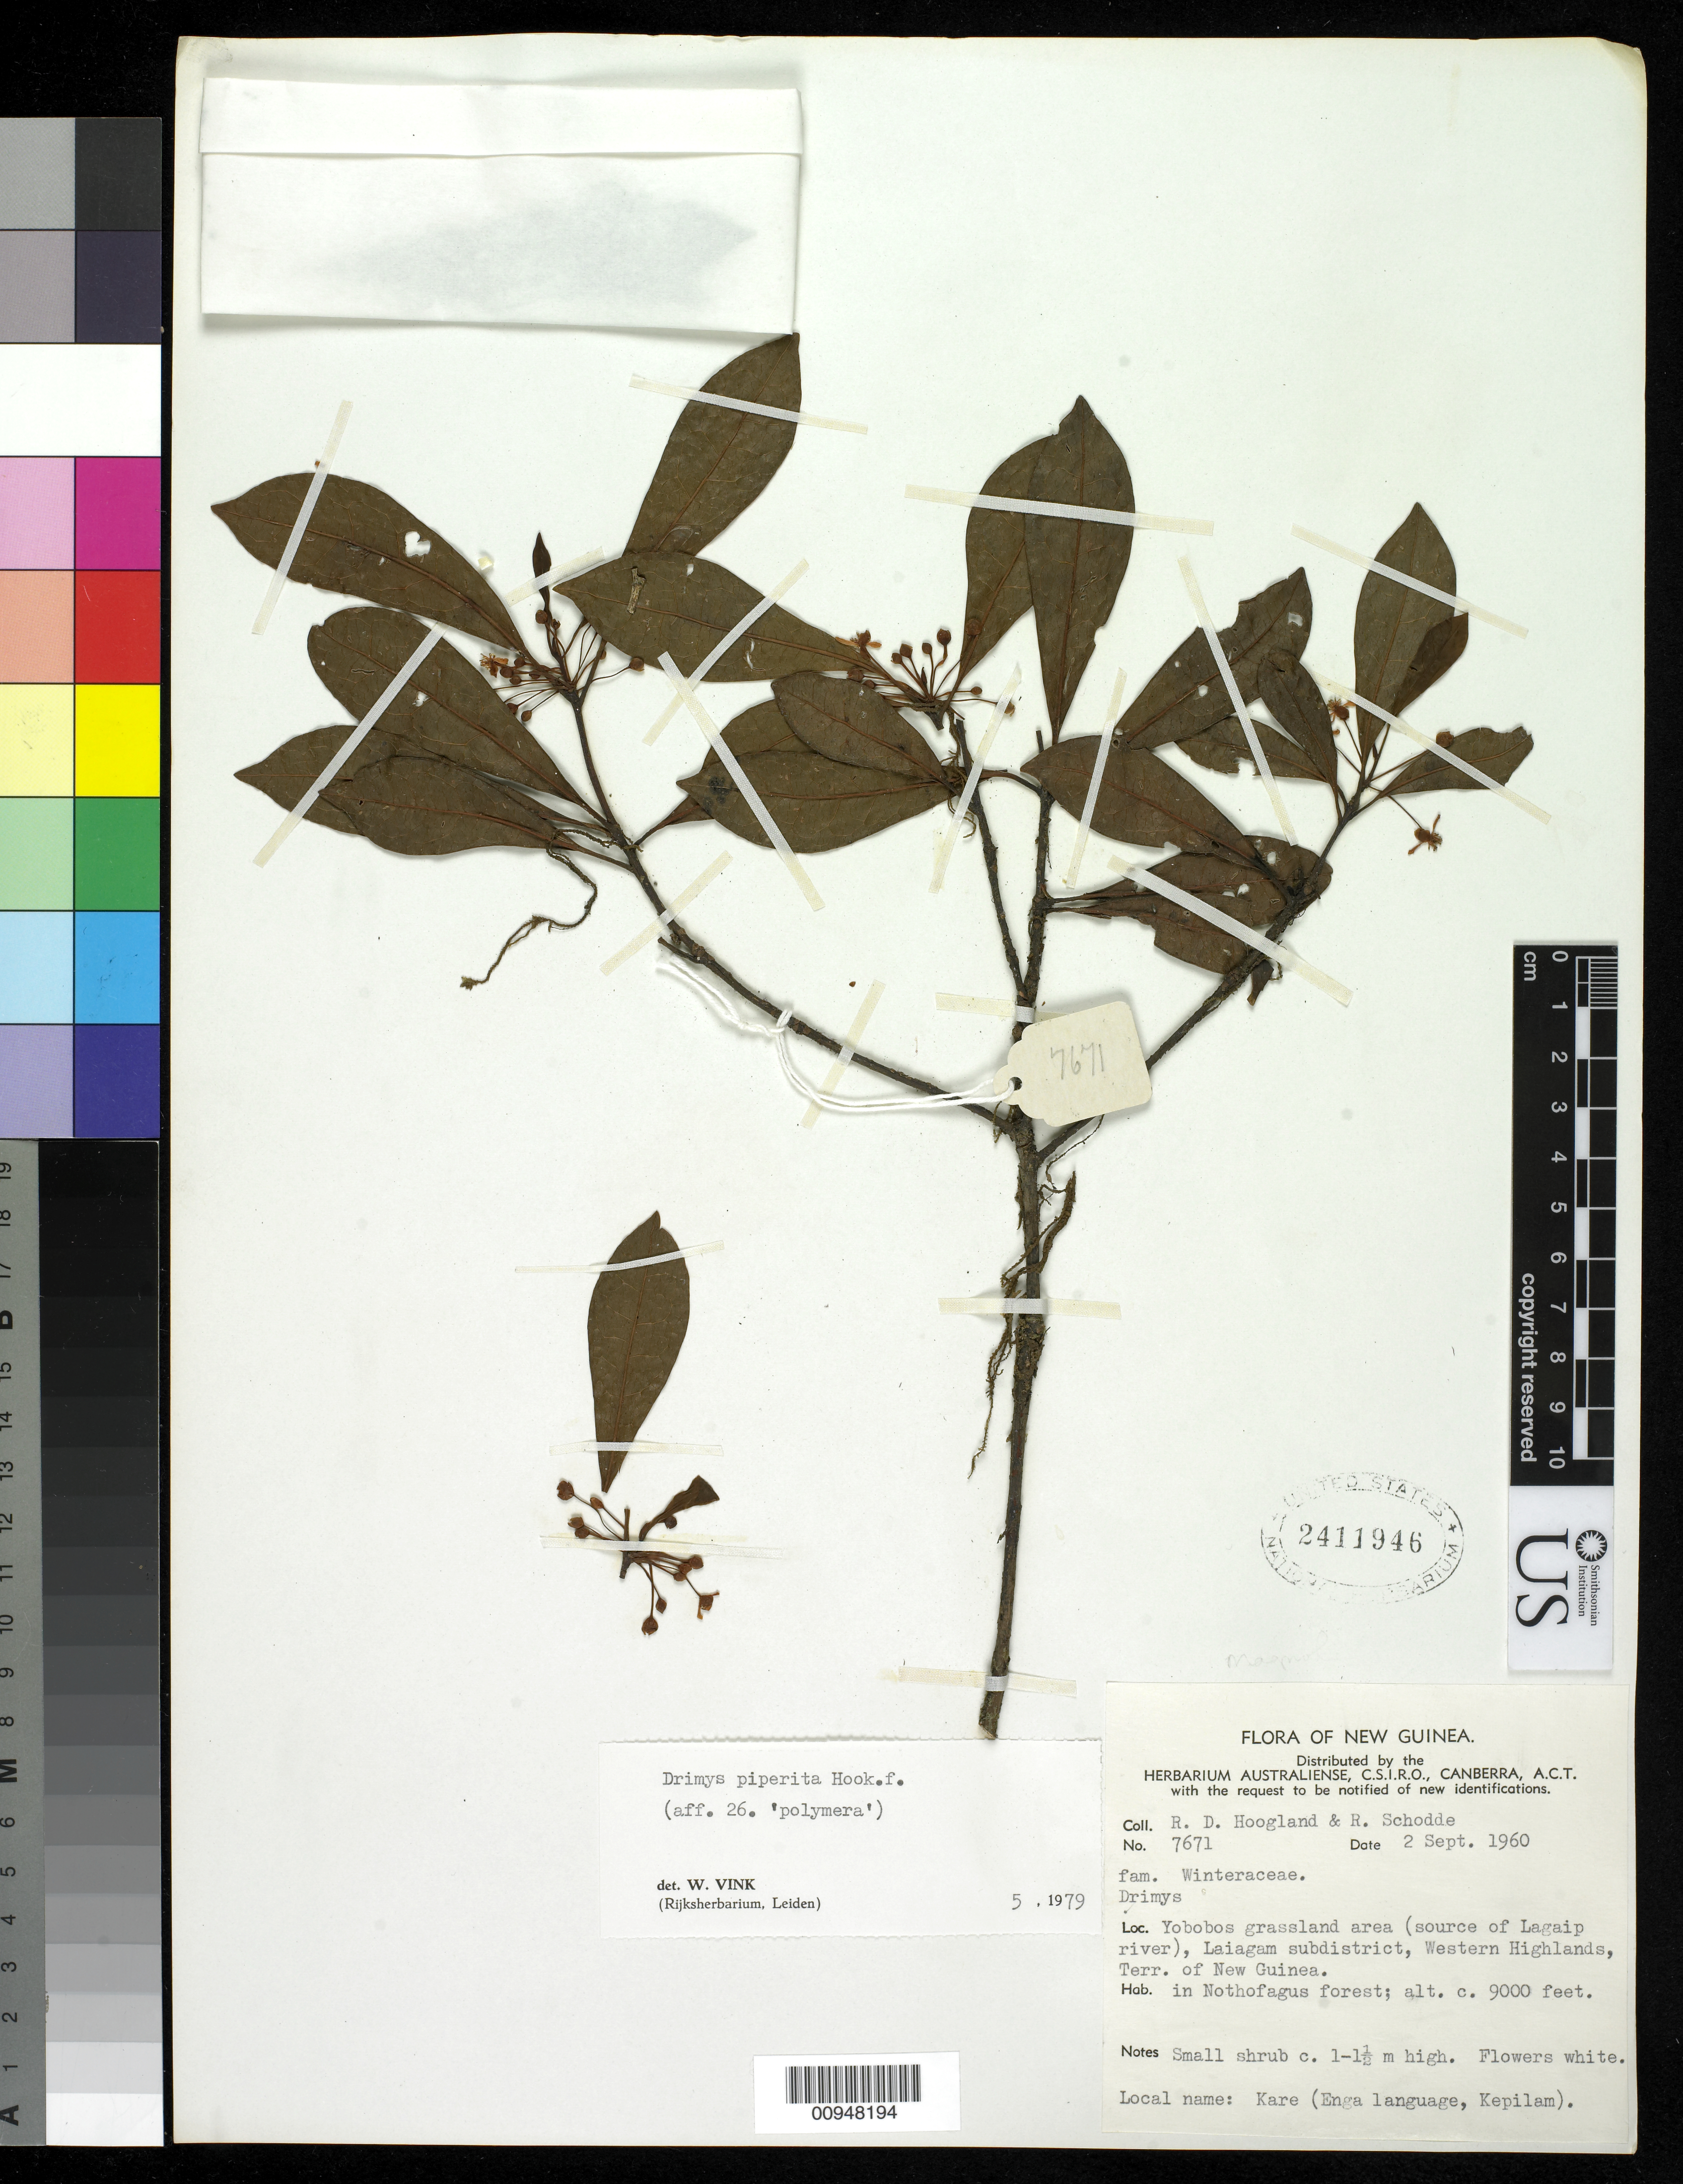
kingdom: Plantae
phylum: Tracheophyta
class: Magnoliopsida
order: Canellales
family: Winteraceae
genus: Tasmannia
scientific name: Tasmannia piperita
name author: (Hook. f.) Miers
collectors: R. D. Hoogland & R. Schodde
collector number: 7671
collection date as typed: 02 Sep 1960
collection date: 1960-09-02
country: Papua New Guinea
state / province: Enga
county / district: Laiagam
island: New Guinea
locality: Yobobos grassland area (source of Lagaip River)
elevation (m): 2743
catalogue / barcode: US 2411946